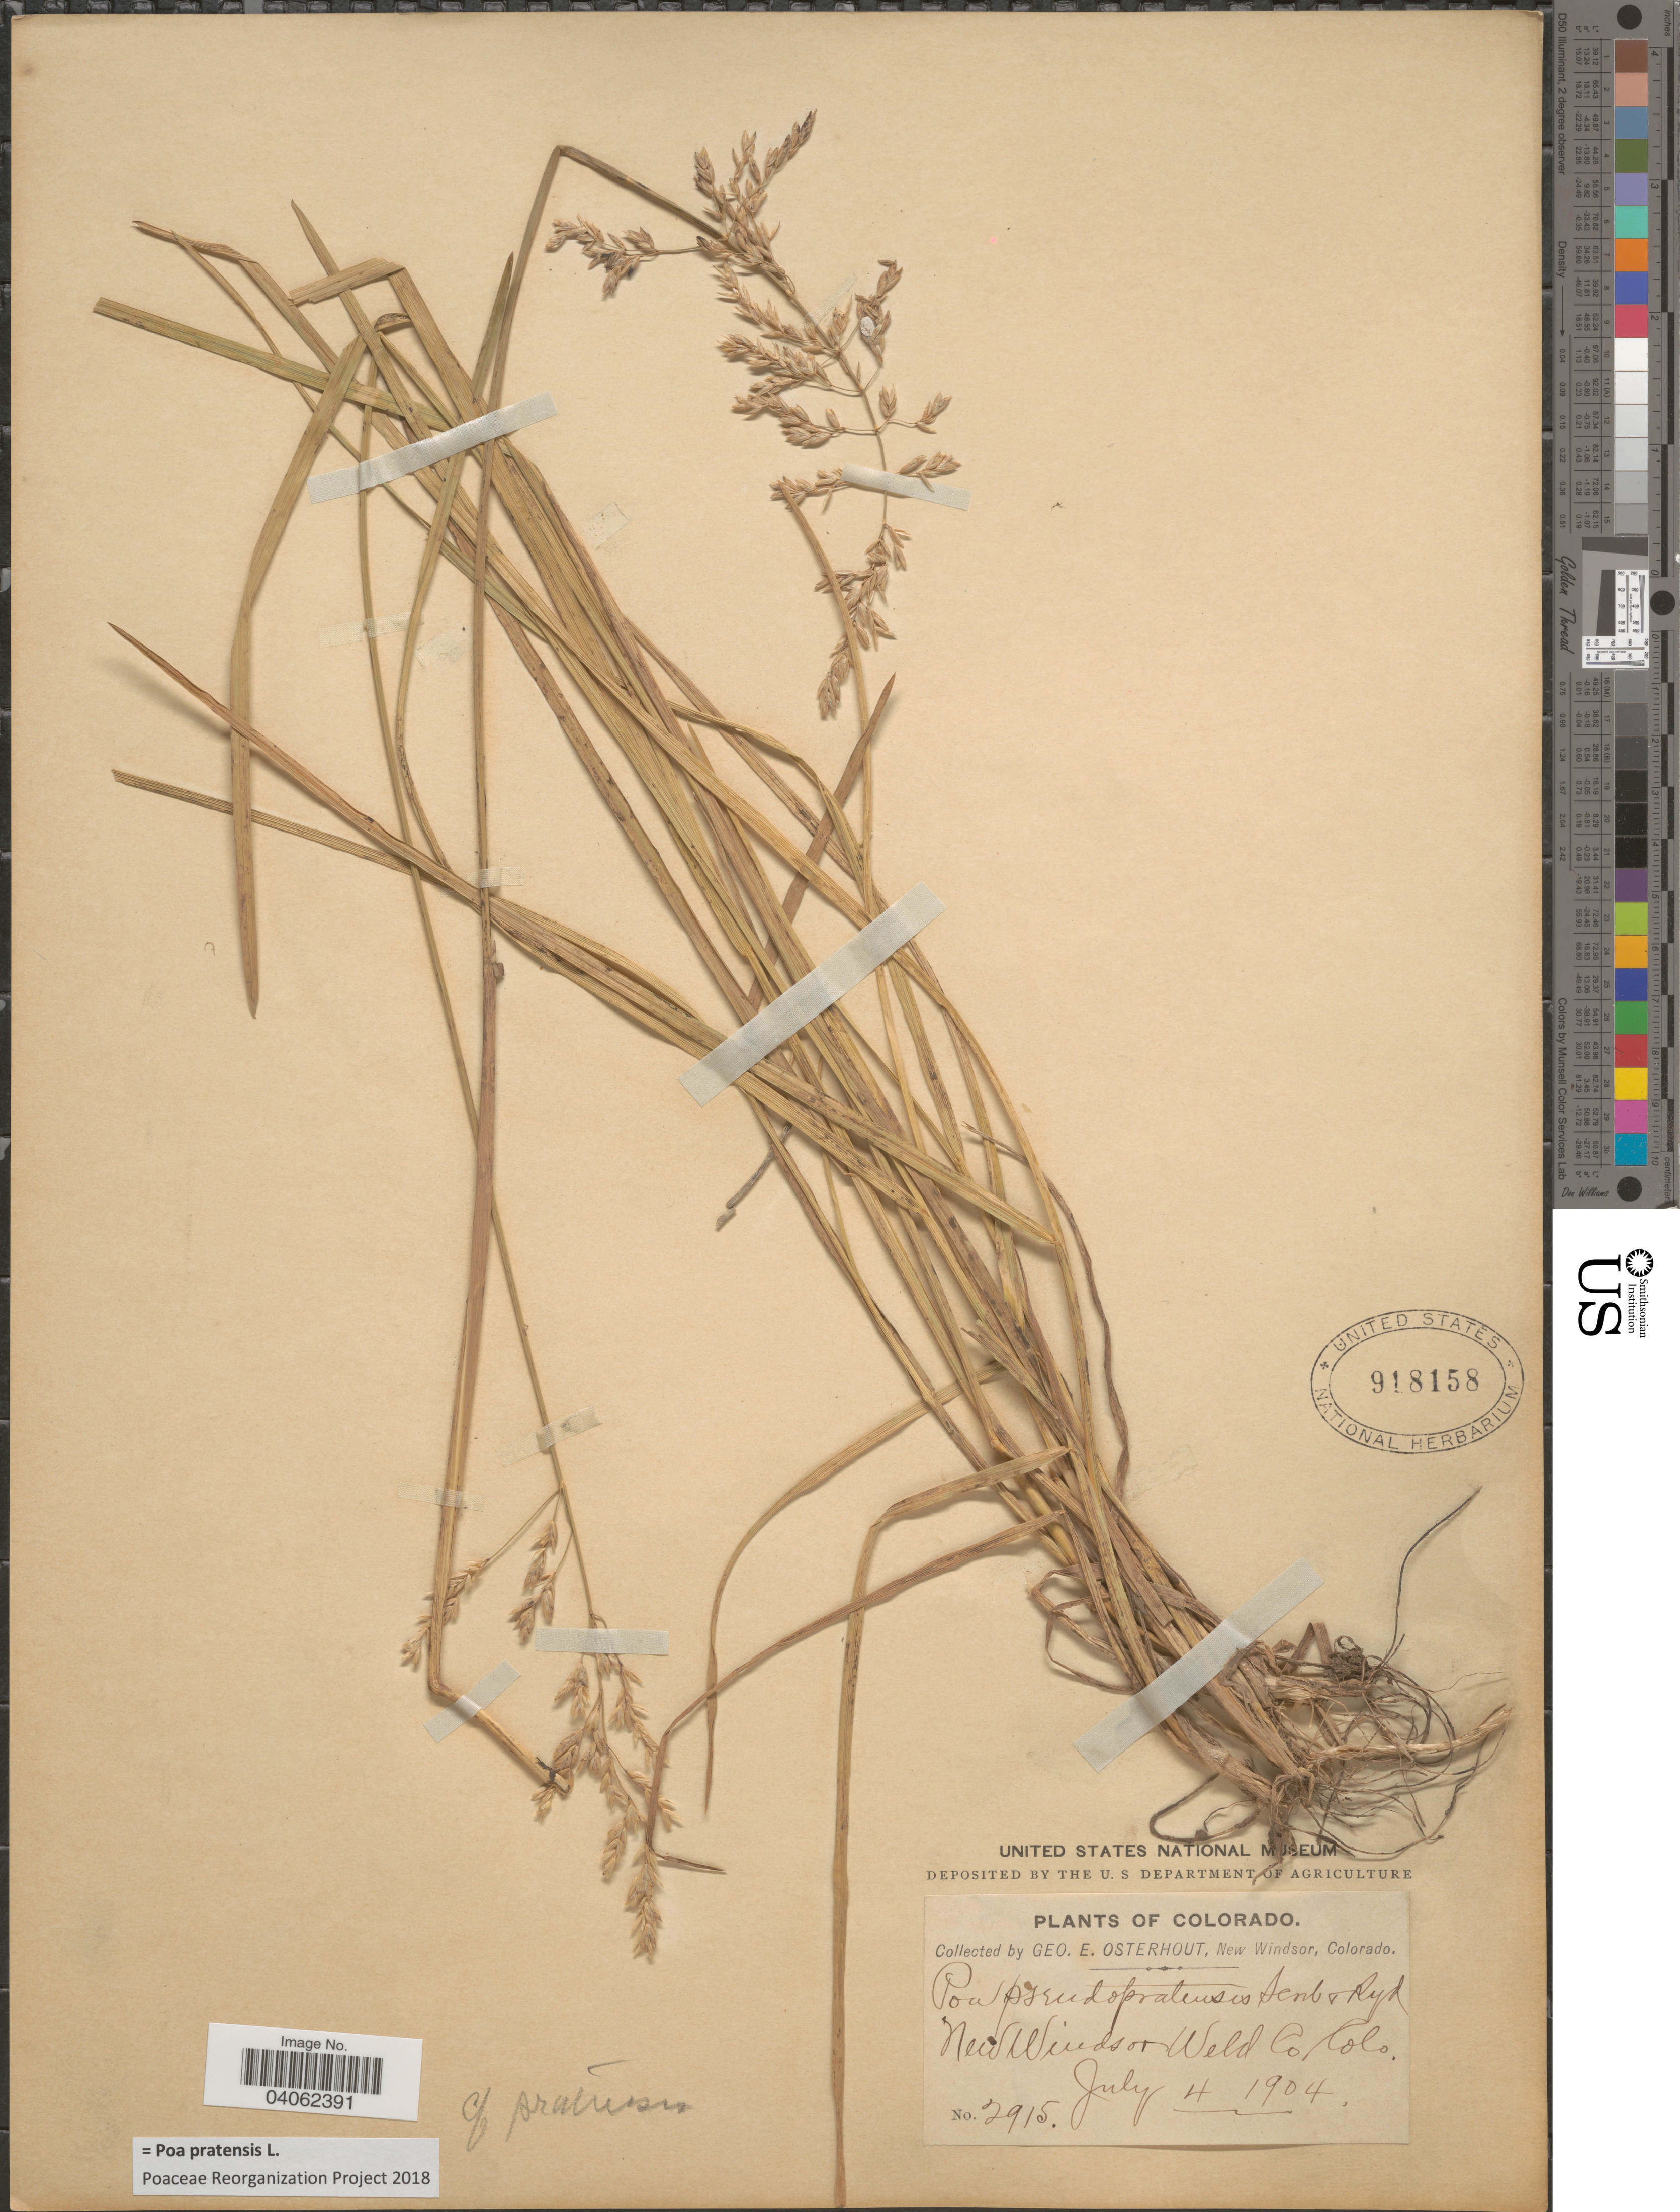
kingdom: Plantae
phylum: Tracheophyta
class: Liliopsida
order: Poales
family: Poaceae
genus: Poa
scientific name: Poa pratensis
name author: L.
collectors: G. Osterhout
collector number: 2915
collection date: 1904-07-04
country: United States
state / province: Colorado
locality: New Windsor, Weld Co.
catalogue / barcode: US 918158